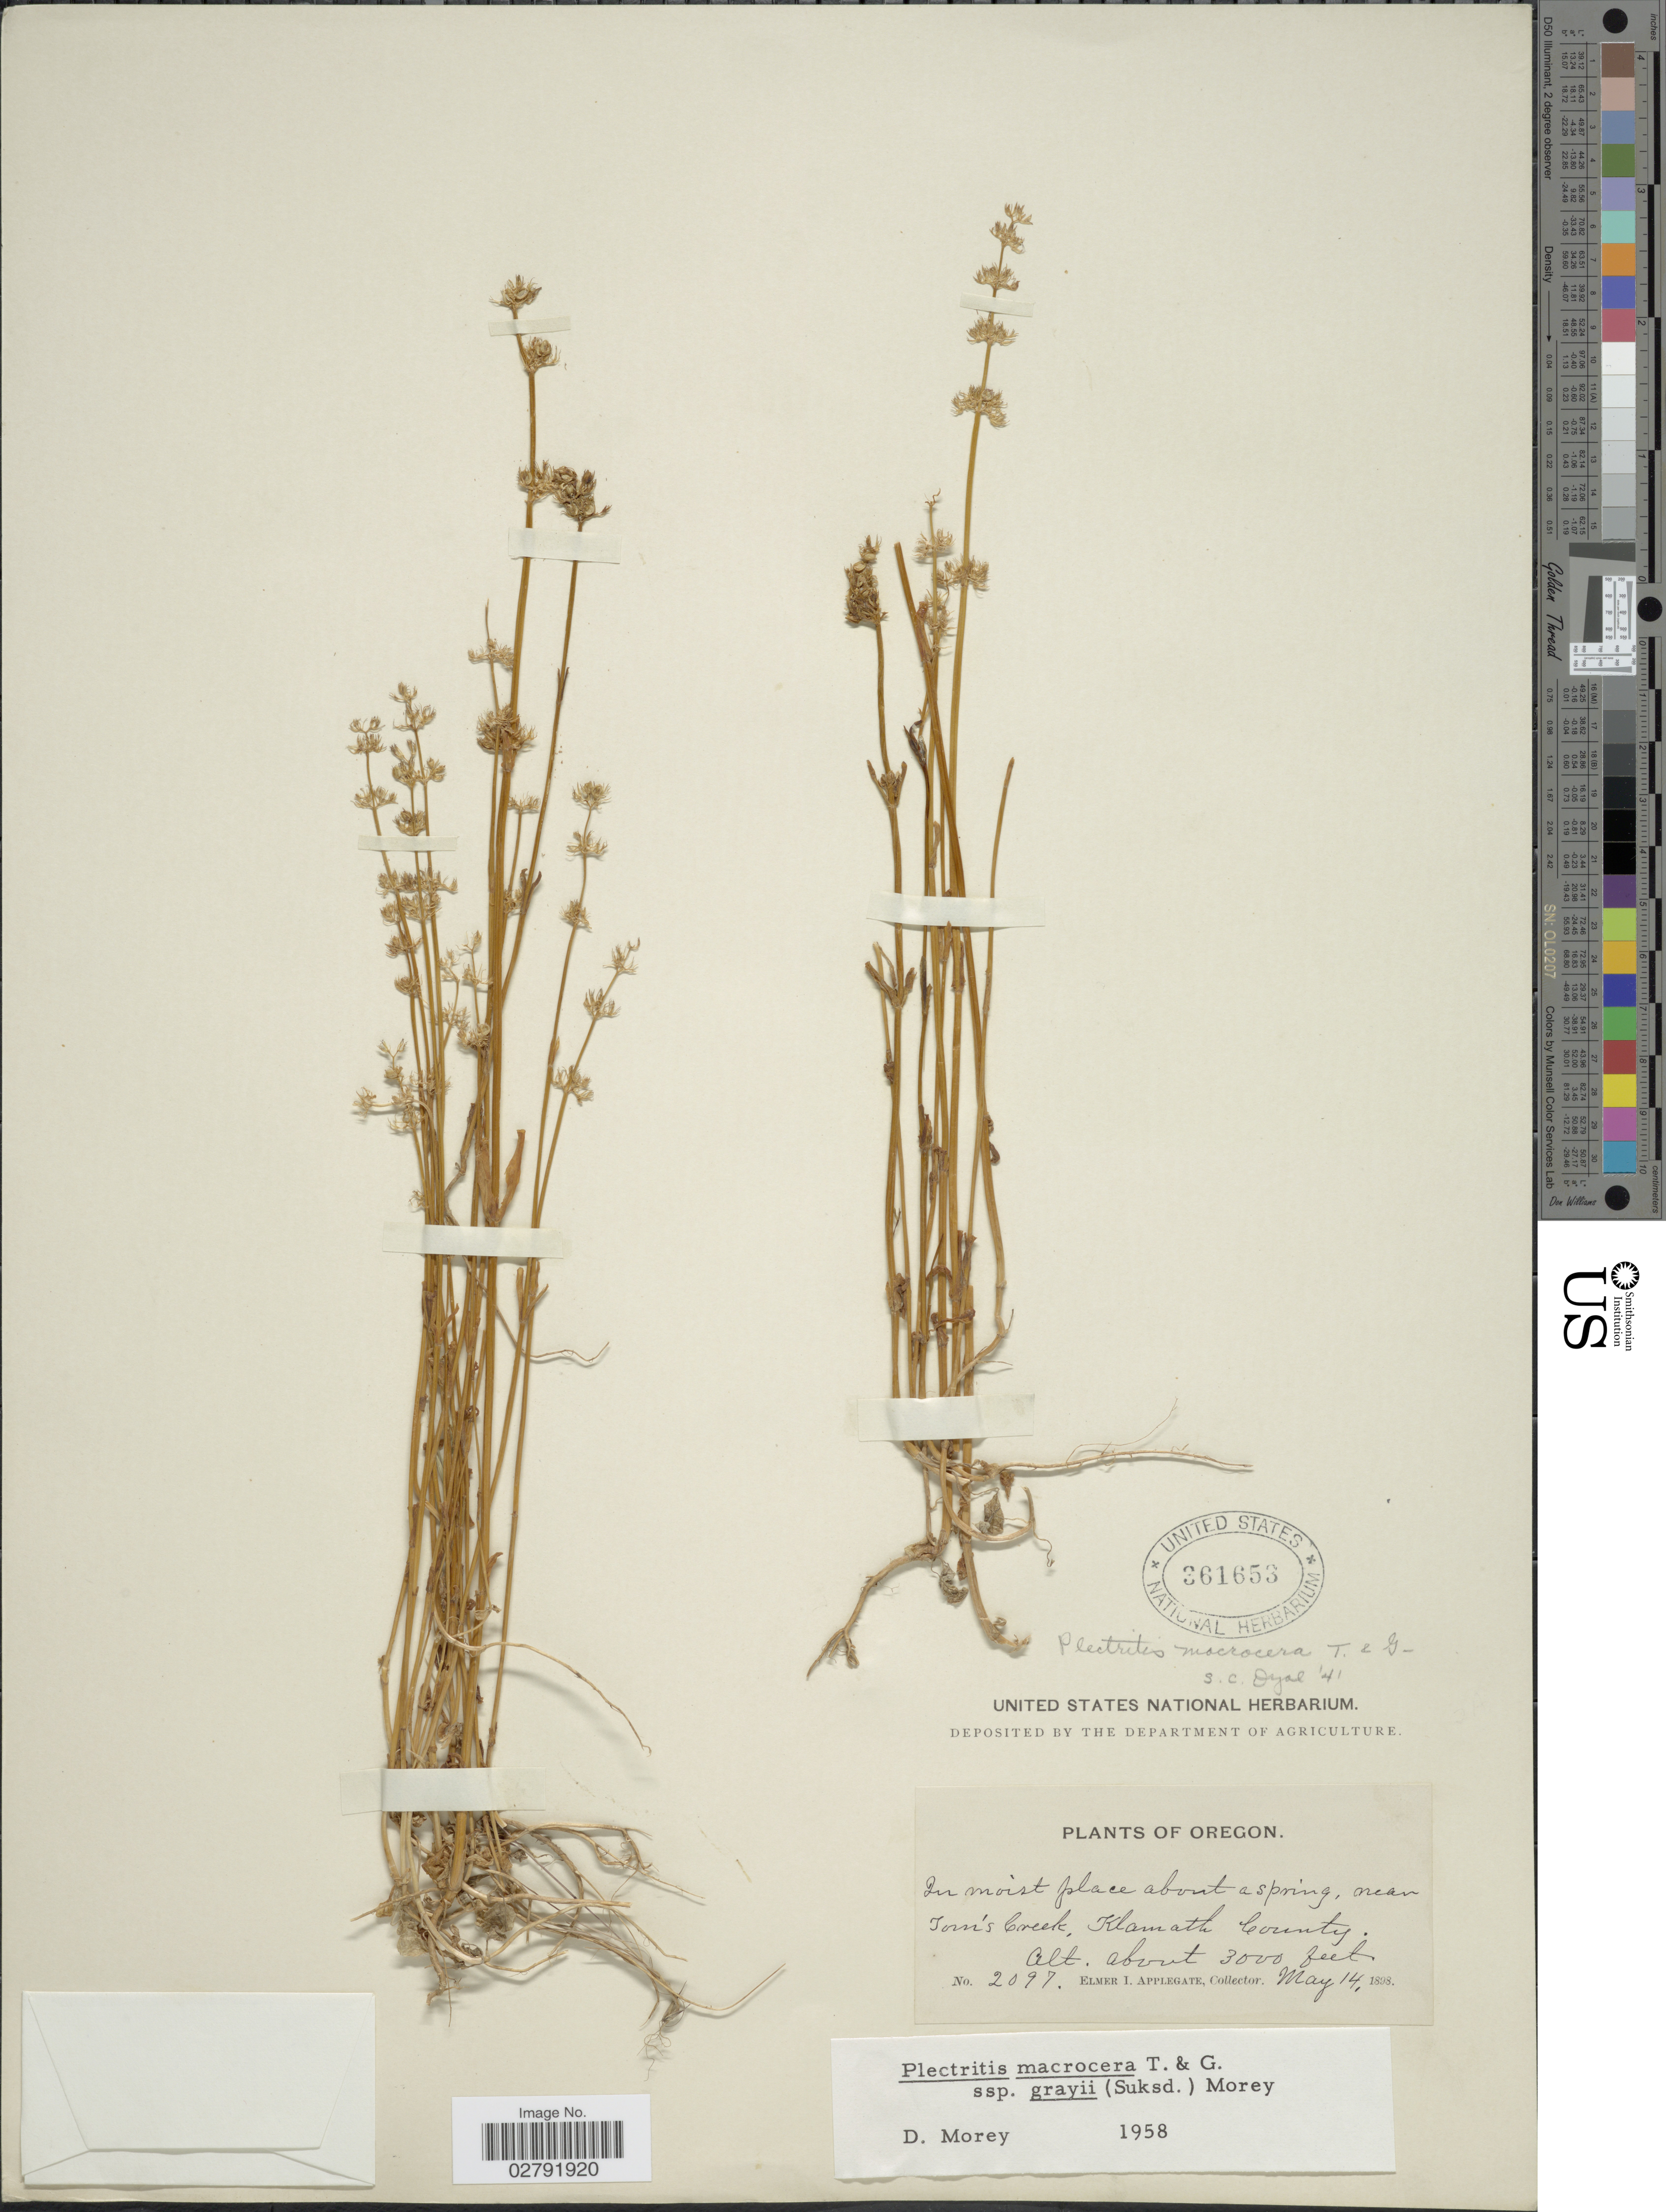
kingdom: Plantae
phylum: Tracheophyta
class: Magnoliopsida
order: Dipsacales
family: Caprifoliaceae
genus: Plectritis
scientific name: Plectritis macrocera subsp. grayi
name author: (Suksd.) Morey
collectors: E. I. Applegate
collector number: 2097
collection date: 1898-05-14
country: United States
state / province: Oregon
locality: Tom's Creek, Klamath County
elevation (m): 914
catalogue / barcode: US 361653